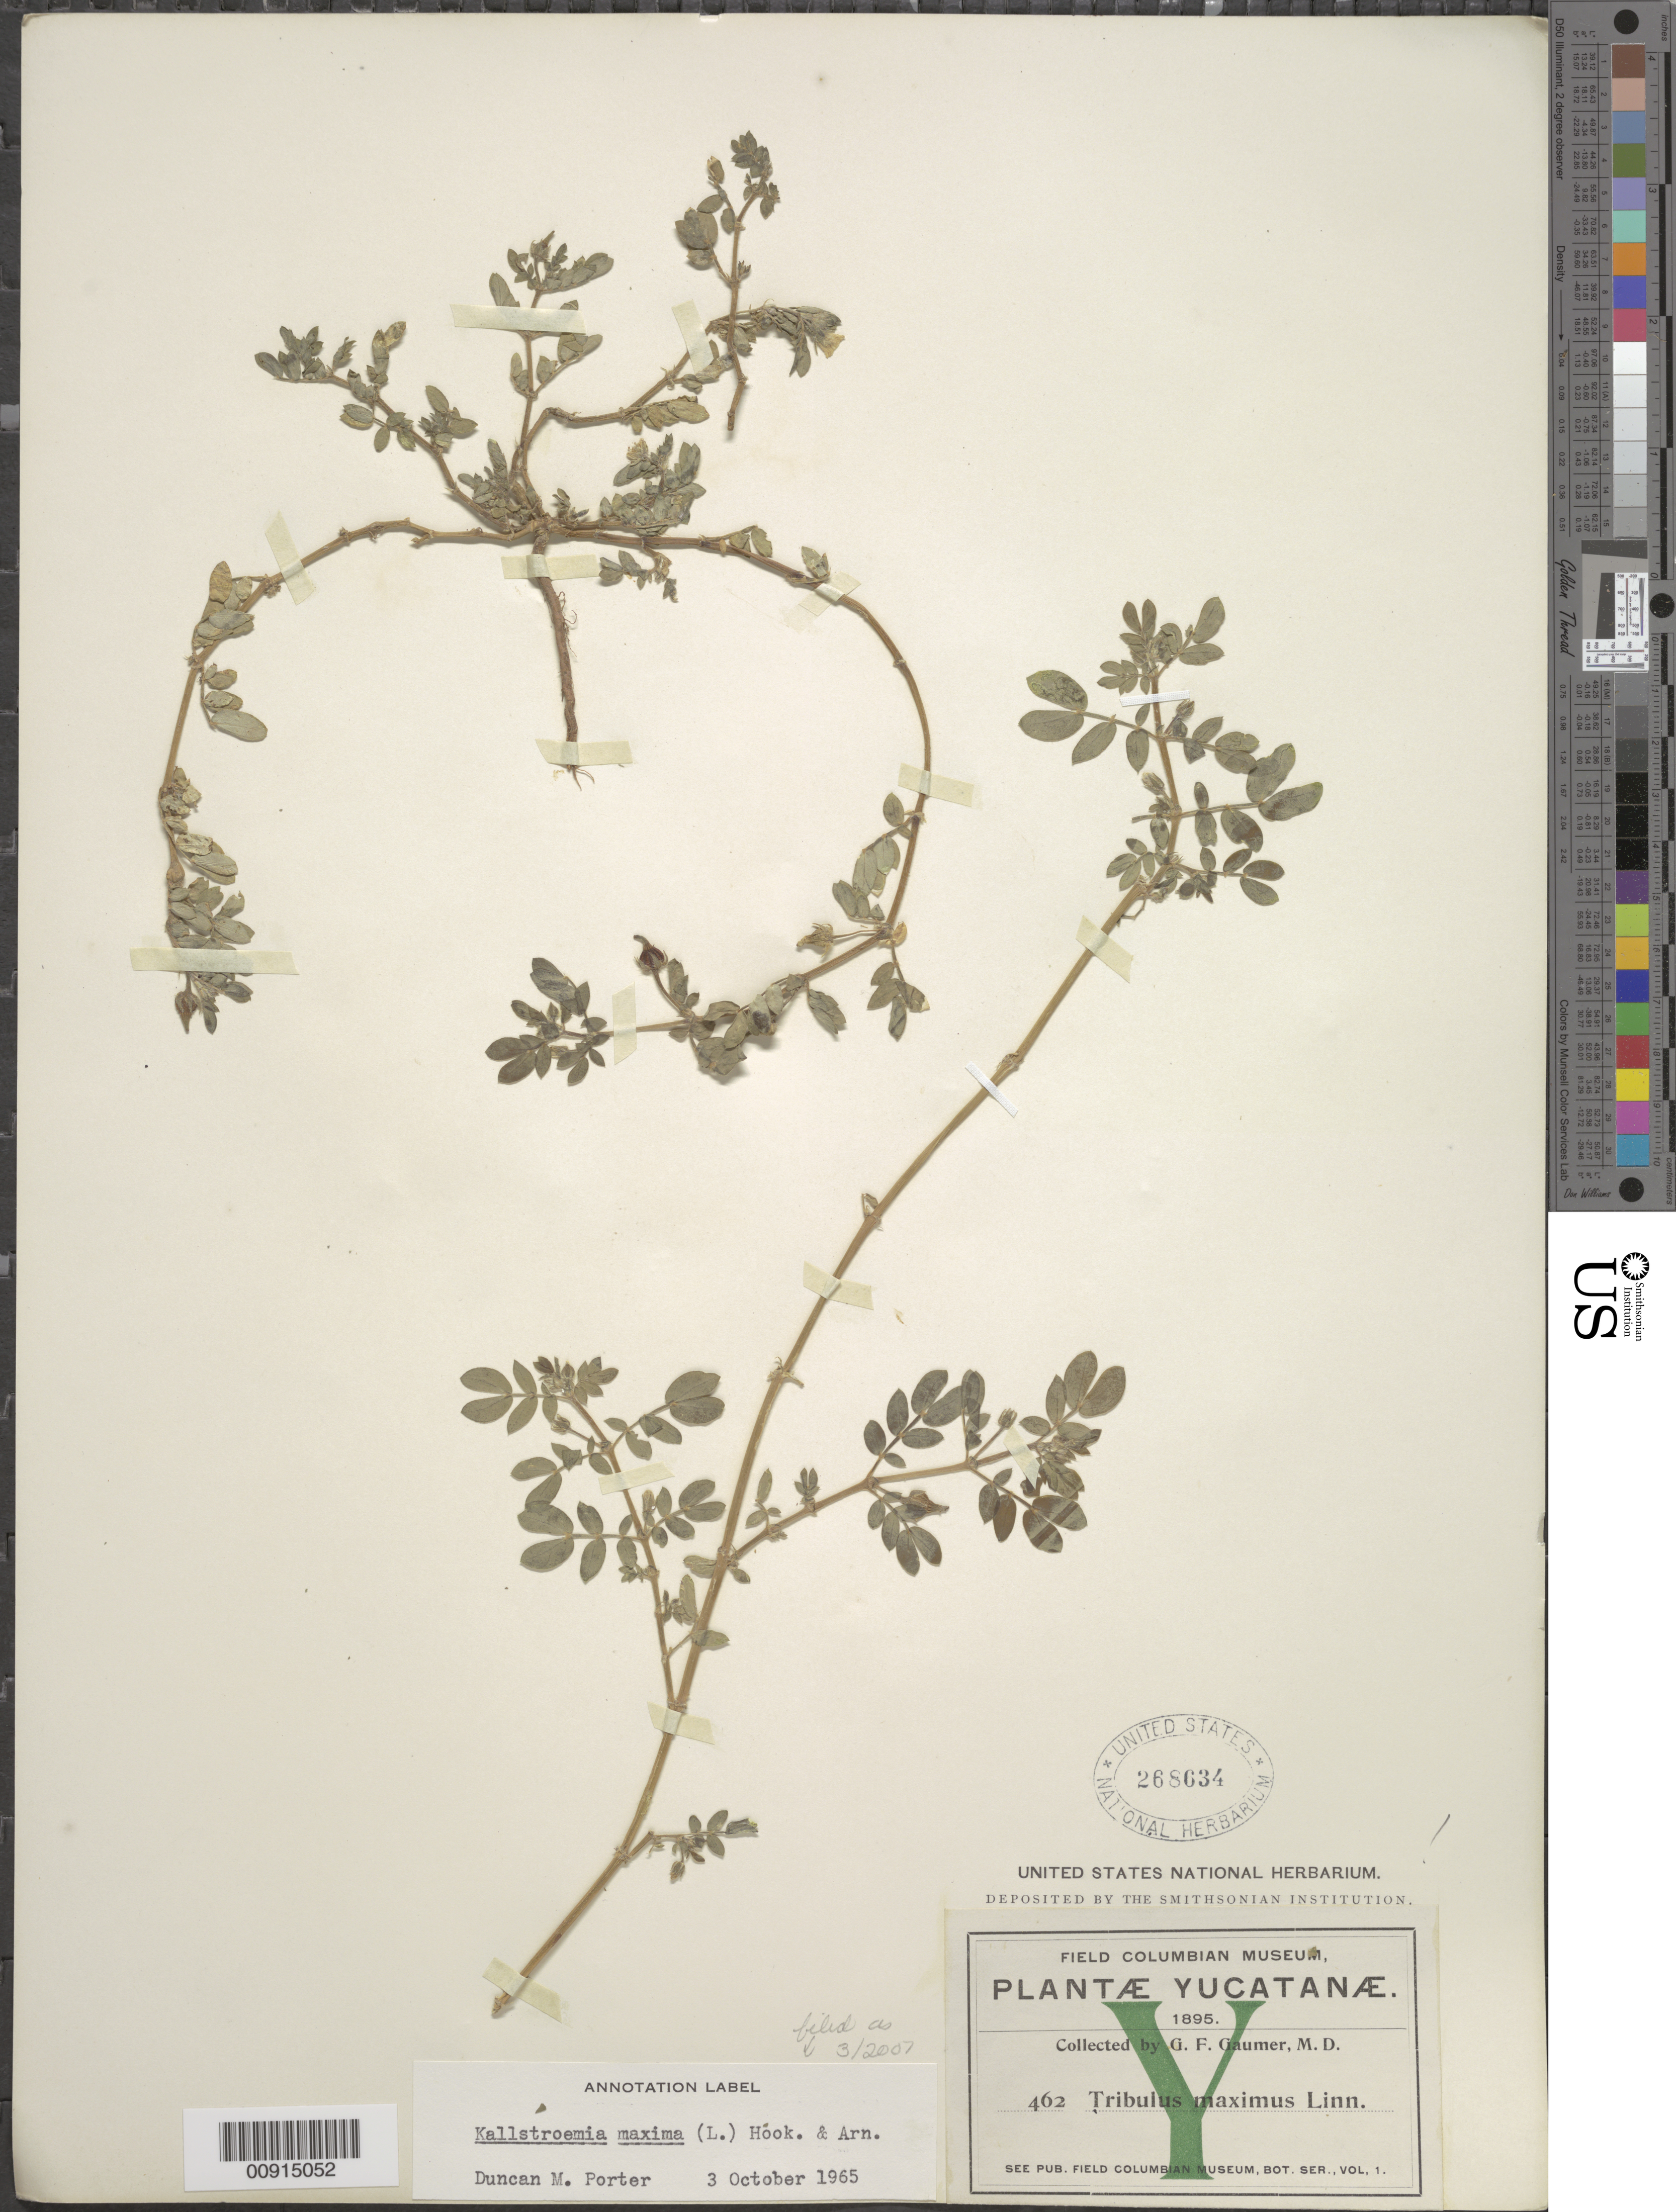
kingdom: Plantae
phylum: Tracheophyta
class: Magnoliopsida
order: Zygophyllales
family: Zygophyllaceae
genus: Kallstroemia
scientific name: Kallstroemia maxima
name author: (L.) Hook. & Arn.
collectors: G. F. Gaumer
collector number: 462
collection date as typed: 1895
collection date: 1895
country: Mexico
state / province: Yucatán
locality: Yucatán.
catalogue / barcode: US 268634